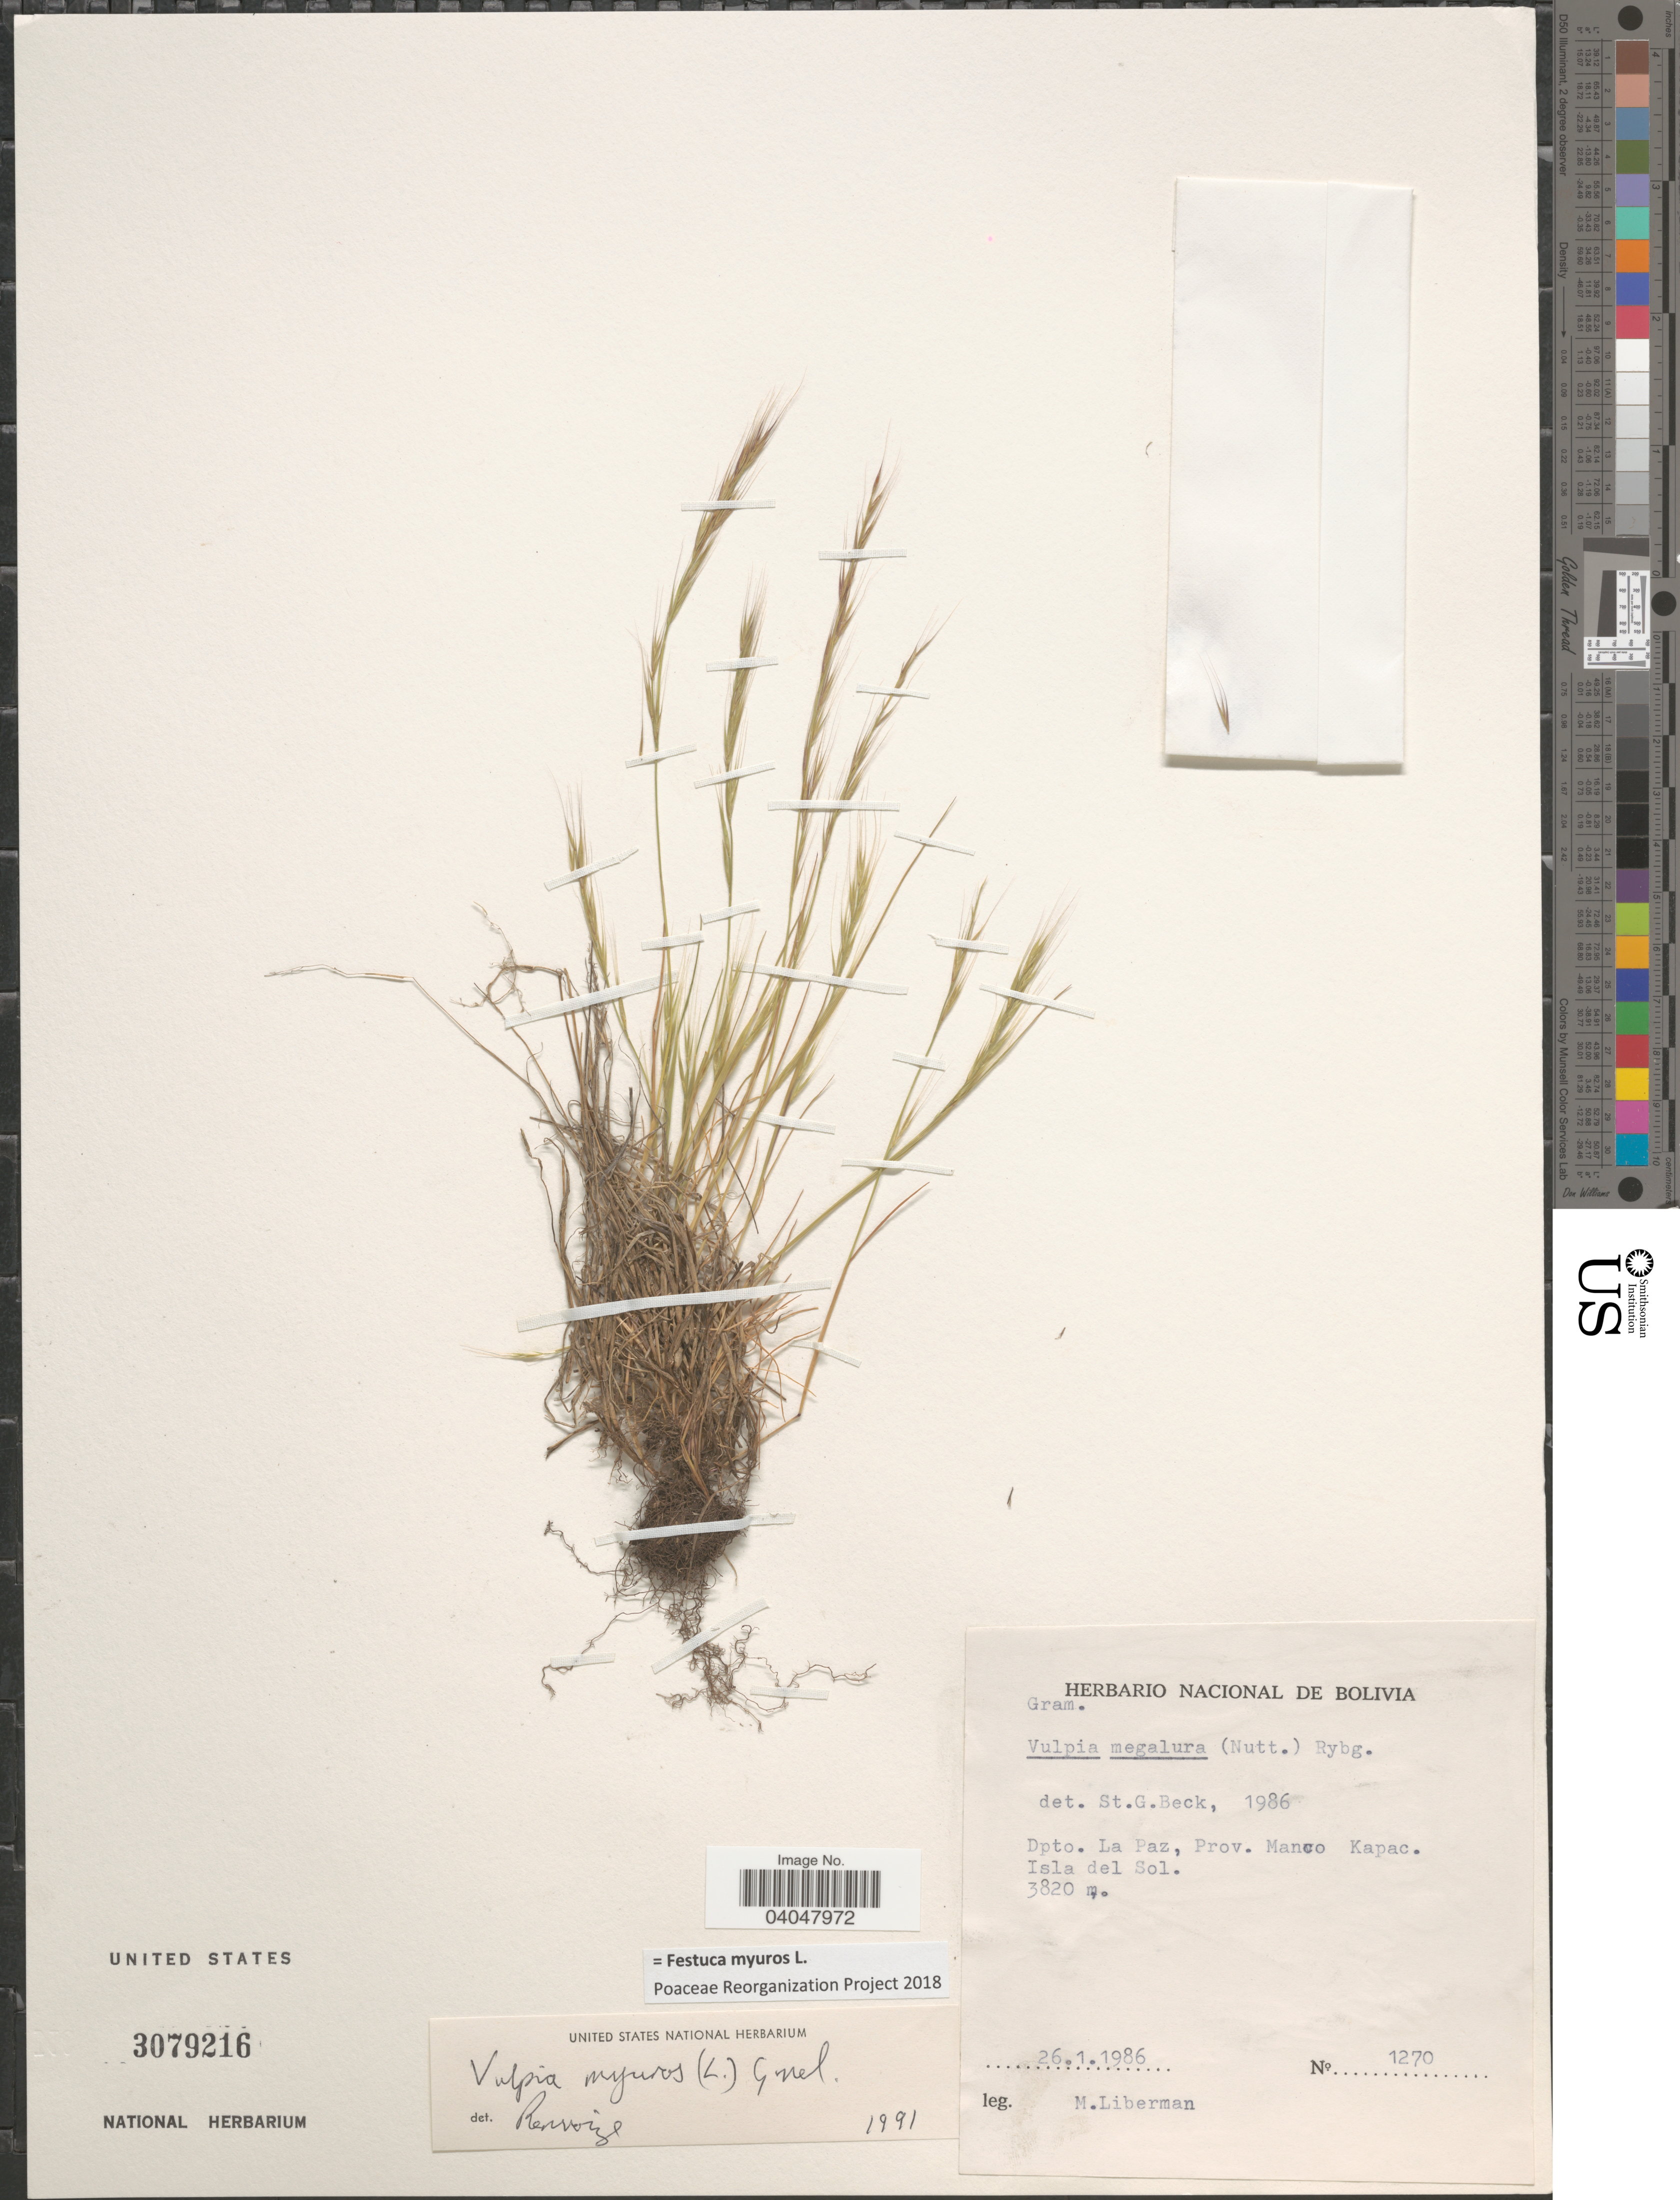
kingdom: Plantae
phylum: Tracheophyta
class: Liliopsida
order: Poales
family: Poaceae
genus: Festuca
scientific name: Festuca myuros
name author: L.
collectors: M. Liberman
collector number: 1270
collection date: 1986-01-26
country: Bolivia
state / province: La Paz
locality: Dpto. La Paz, Prov. Manco Kapac. Isla del Sol.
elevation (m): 3820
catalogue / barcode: US 3079216